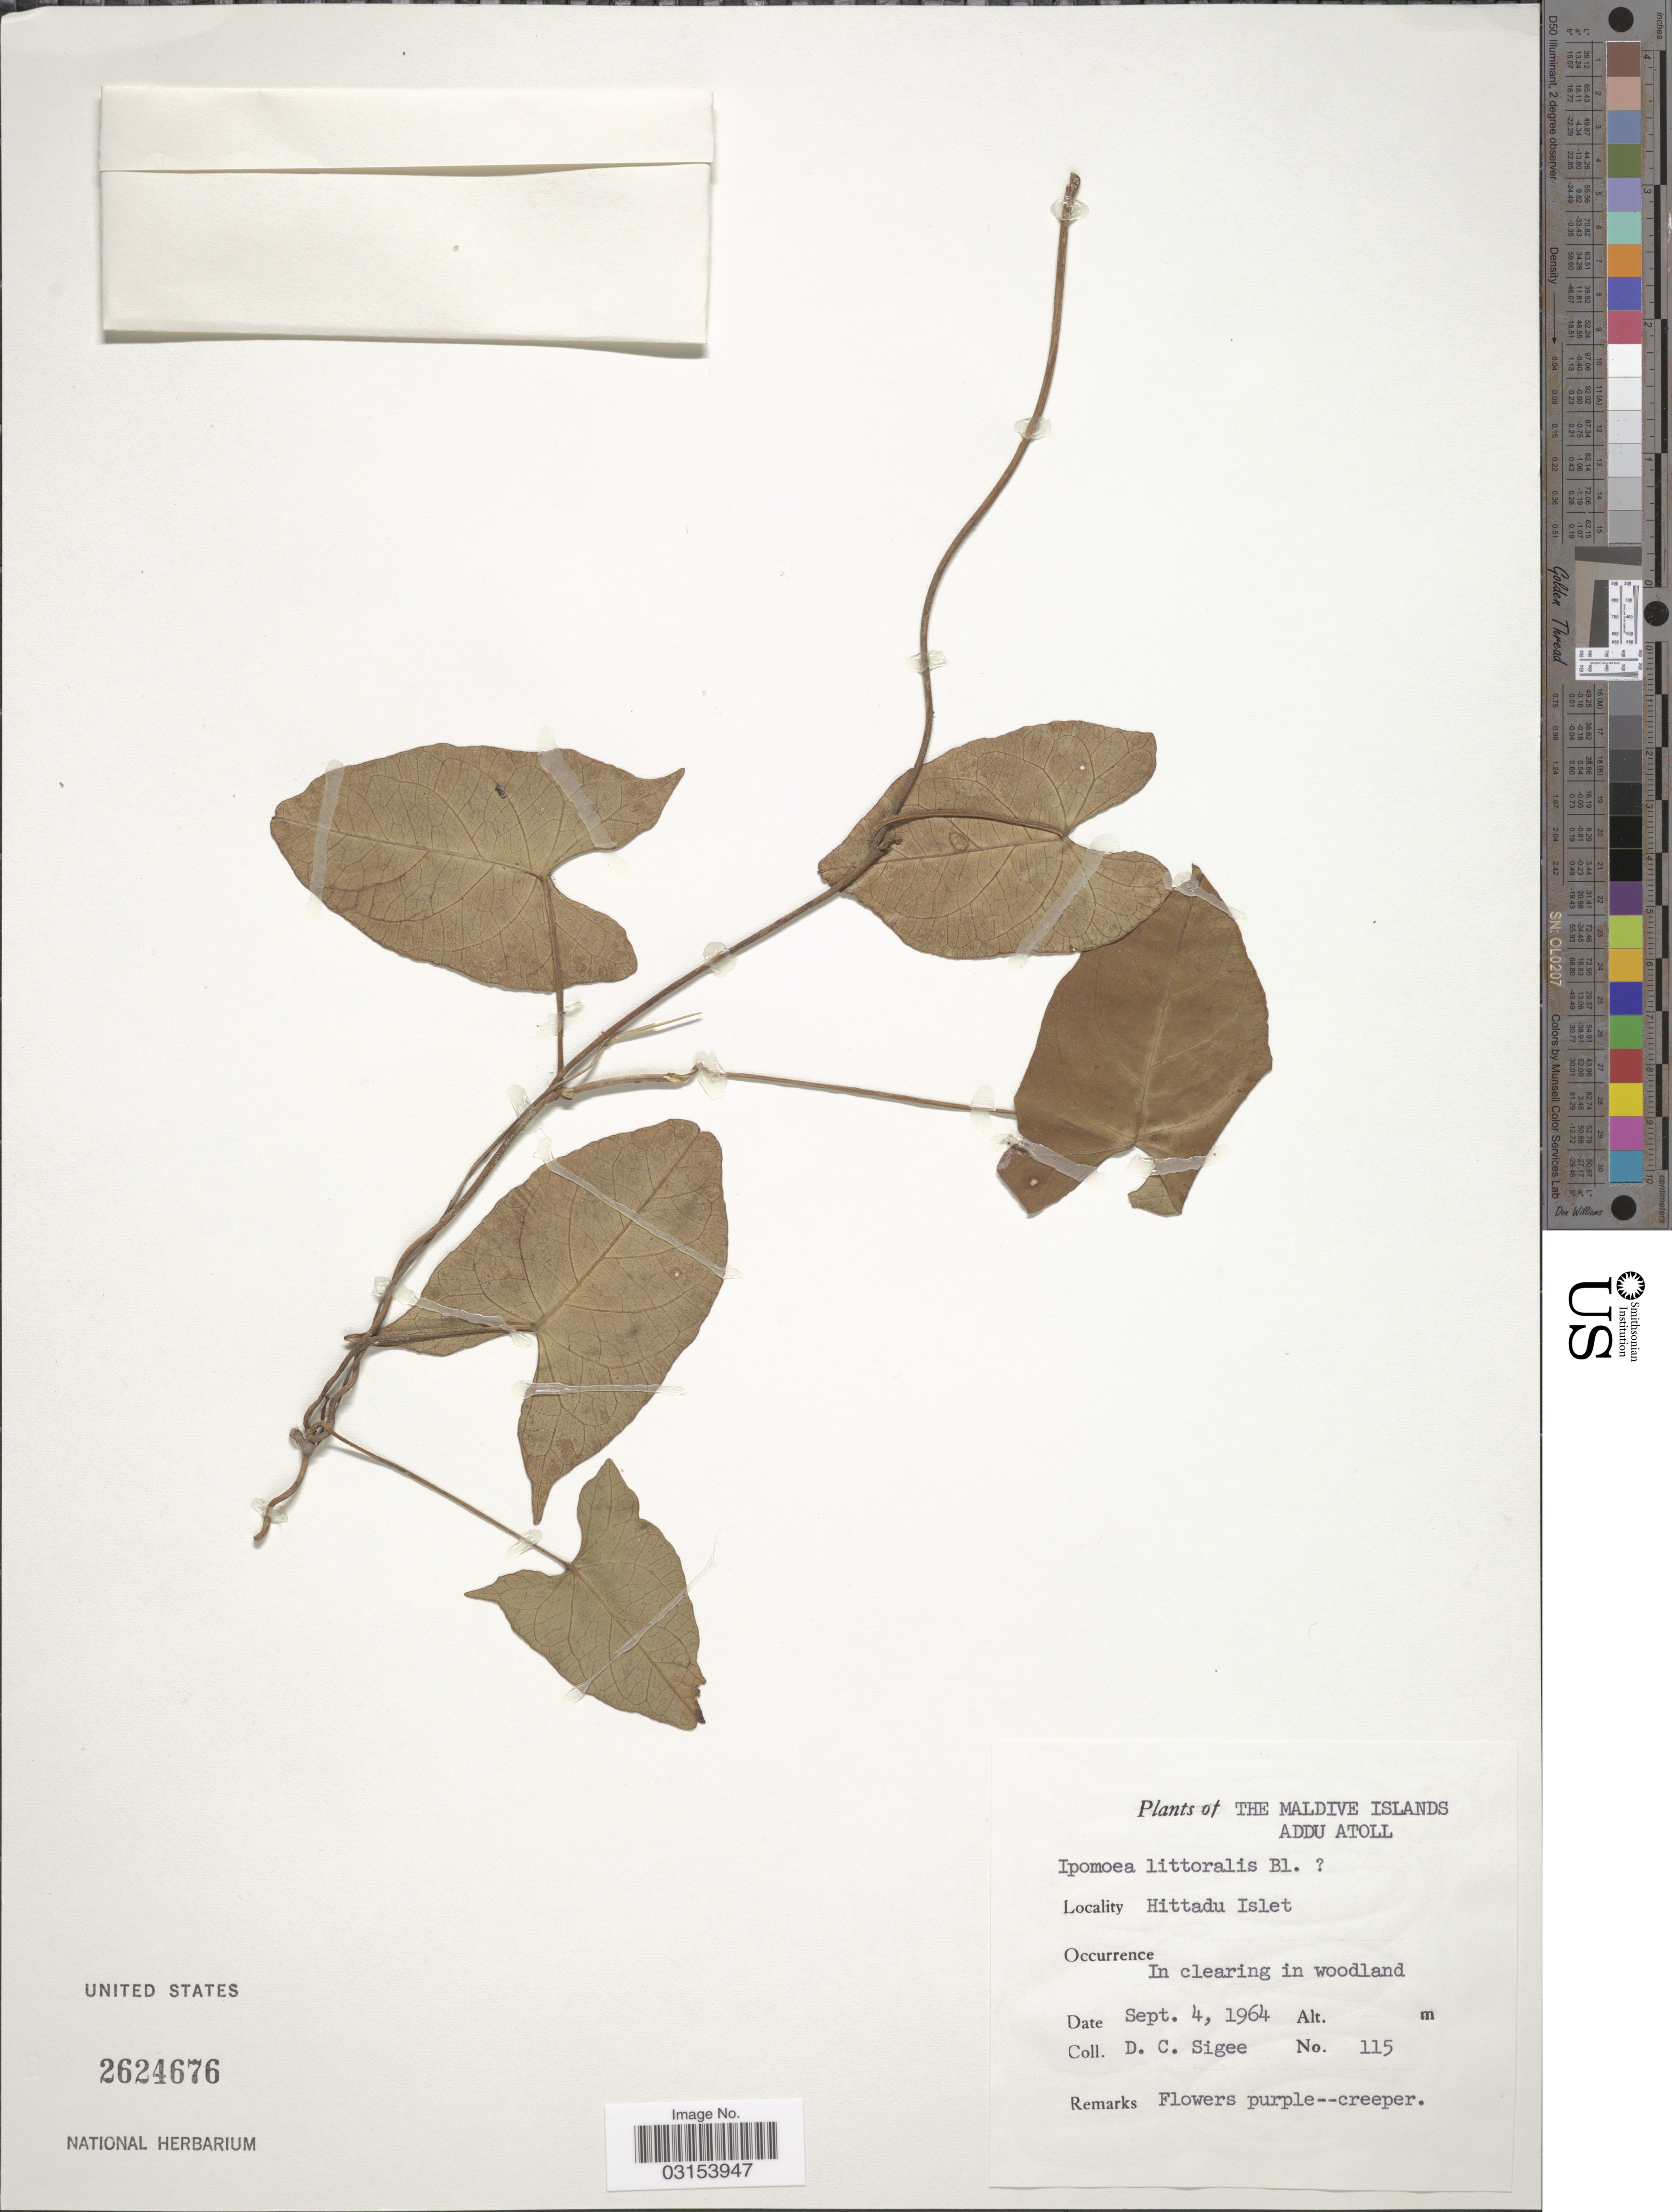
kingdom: Plantae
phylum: Tracheophyta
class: Magnoliopsida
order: Solanales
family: Convolvulaceae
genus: Ipomoea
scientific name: Ipomoea littoralis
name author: Blume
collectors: D. C. Sigee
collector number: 115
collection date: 1964-09-04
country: Maldive Islands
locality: Addu Atoll. Hittadu Islet.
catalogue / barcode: US 2624676